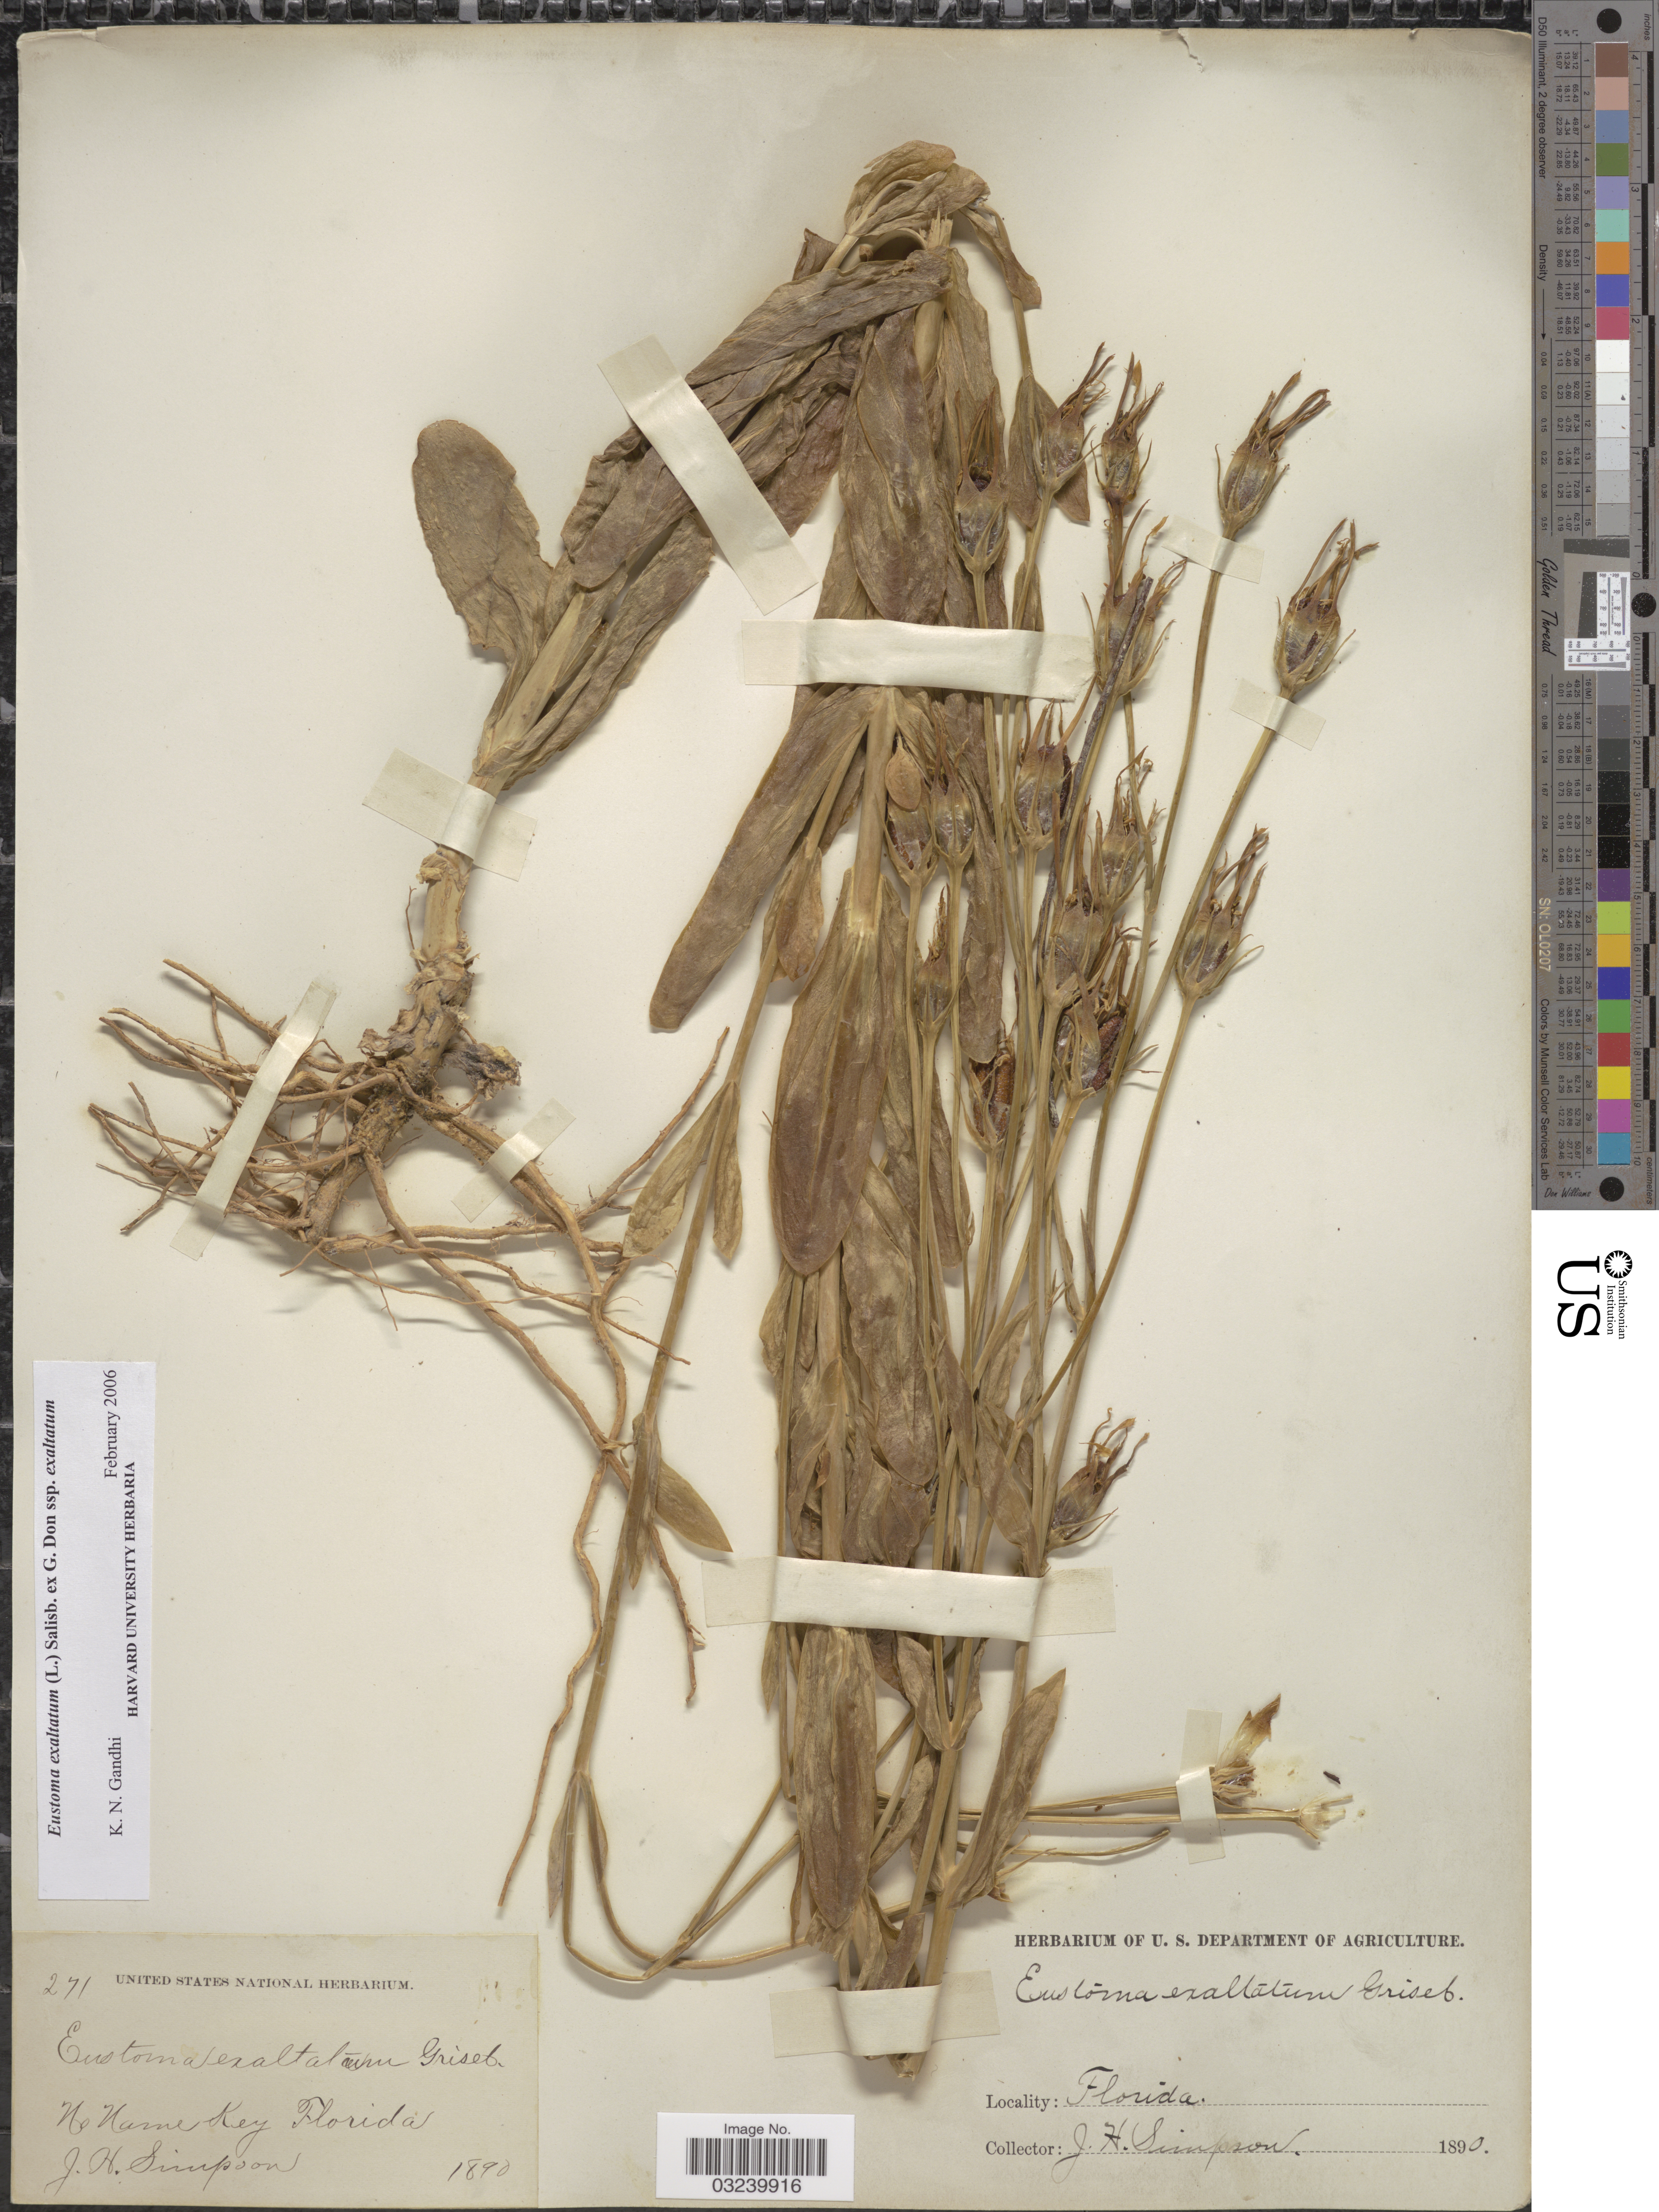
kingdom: Plantae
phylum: Tracheophyta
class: Magnoliopsida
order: Gentianales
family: Gentianaceae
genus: Eustoma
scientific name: Eustoma exaltatum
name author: (L.) Salisb. ex Don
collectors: J. H. Simpson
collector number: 271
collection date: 1890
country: United States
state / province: Florida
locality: No Name Key, Florida.